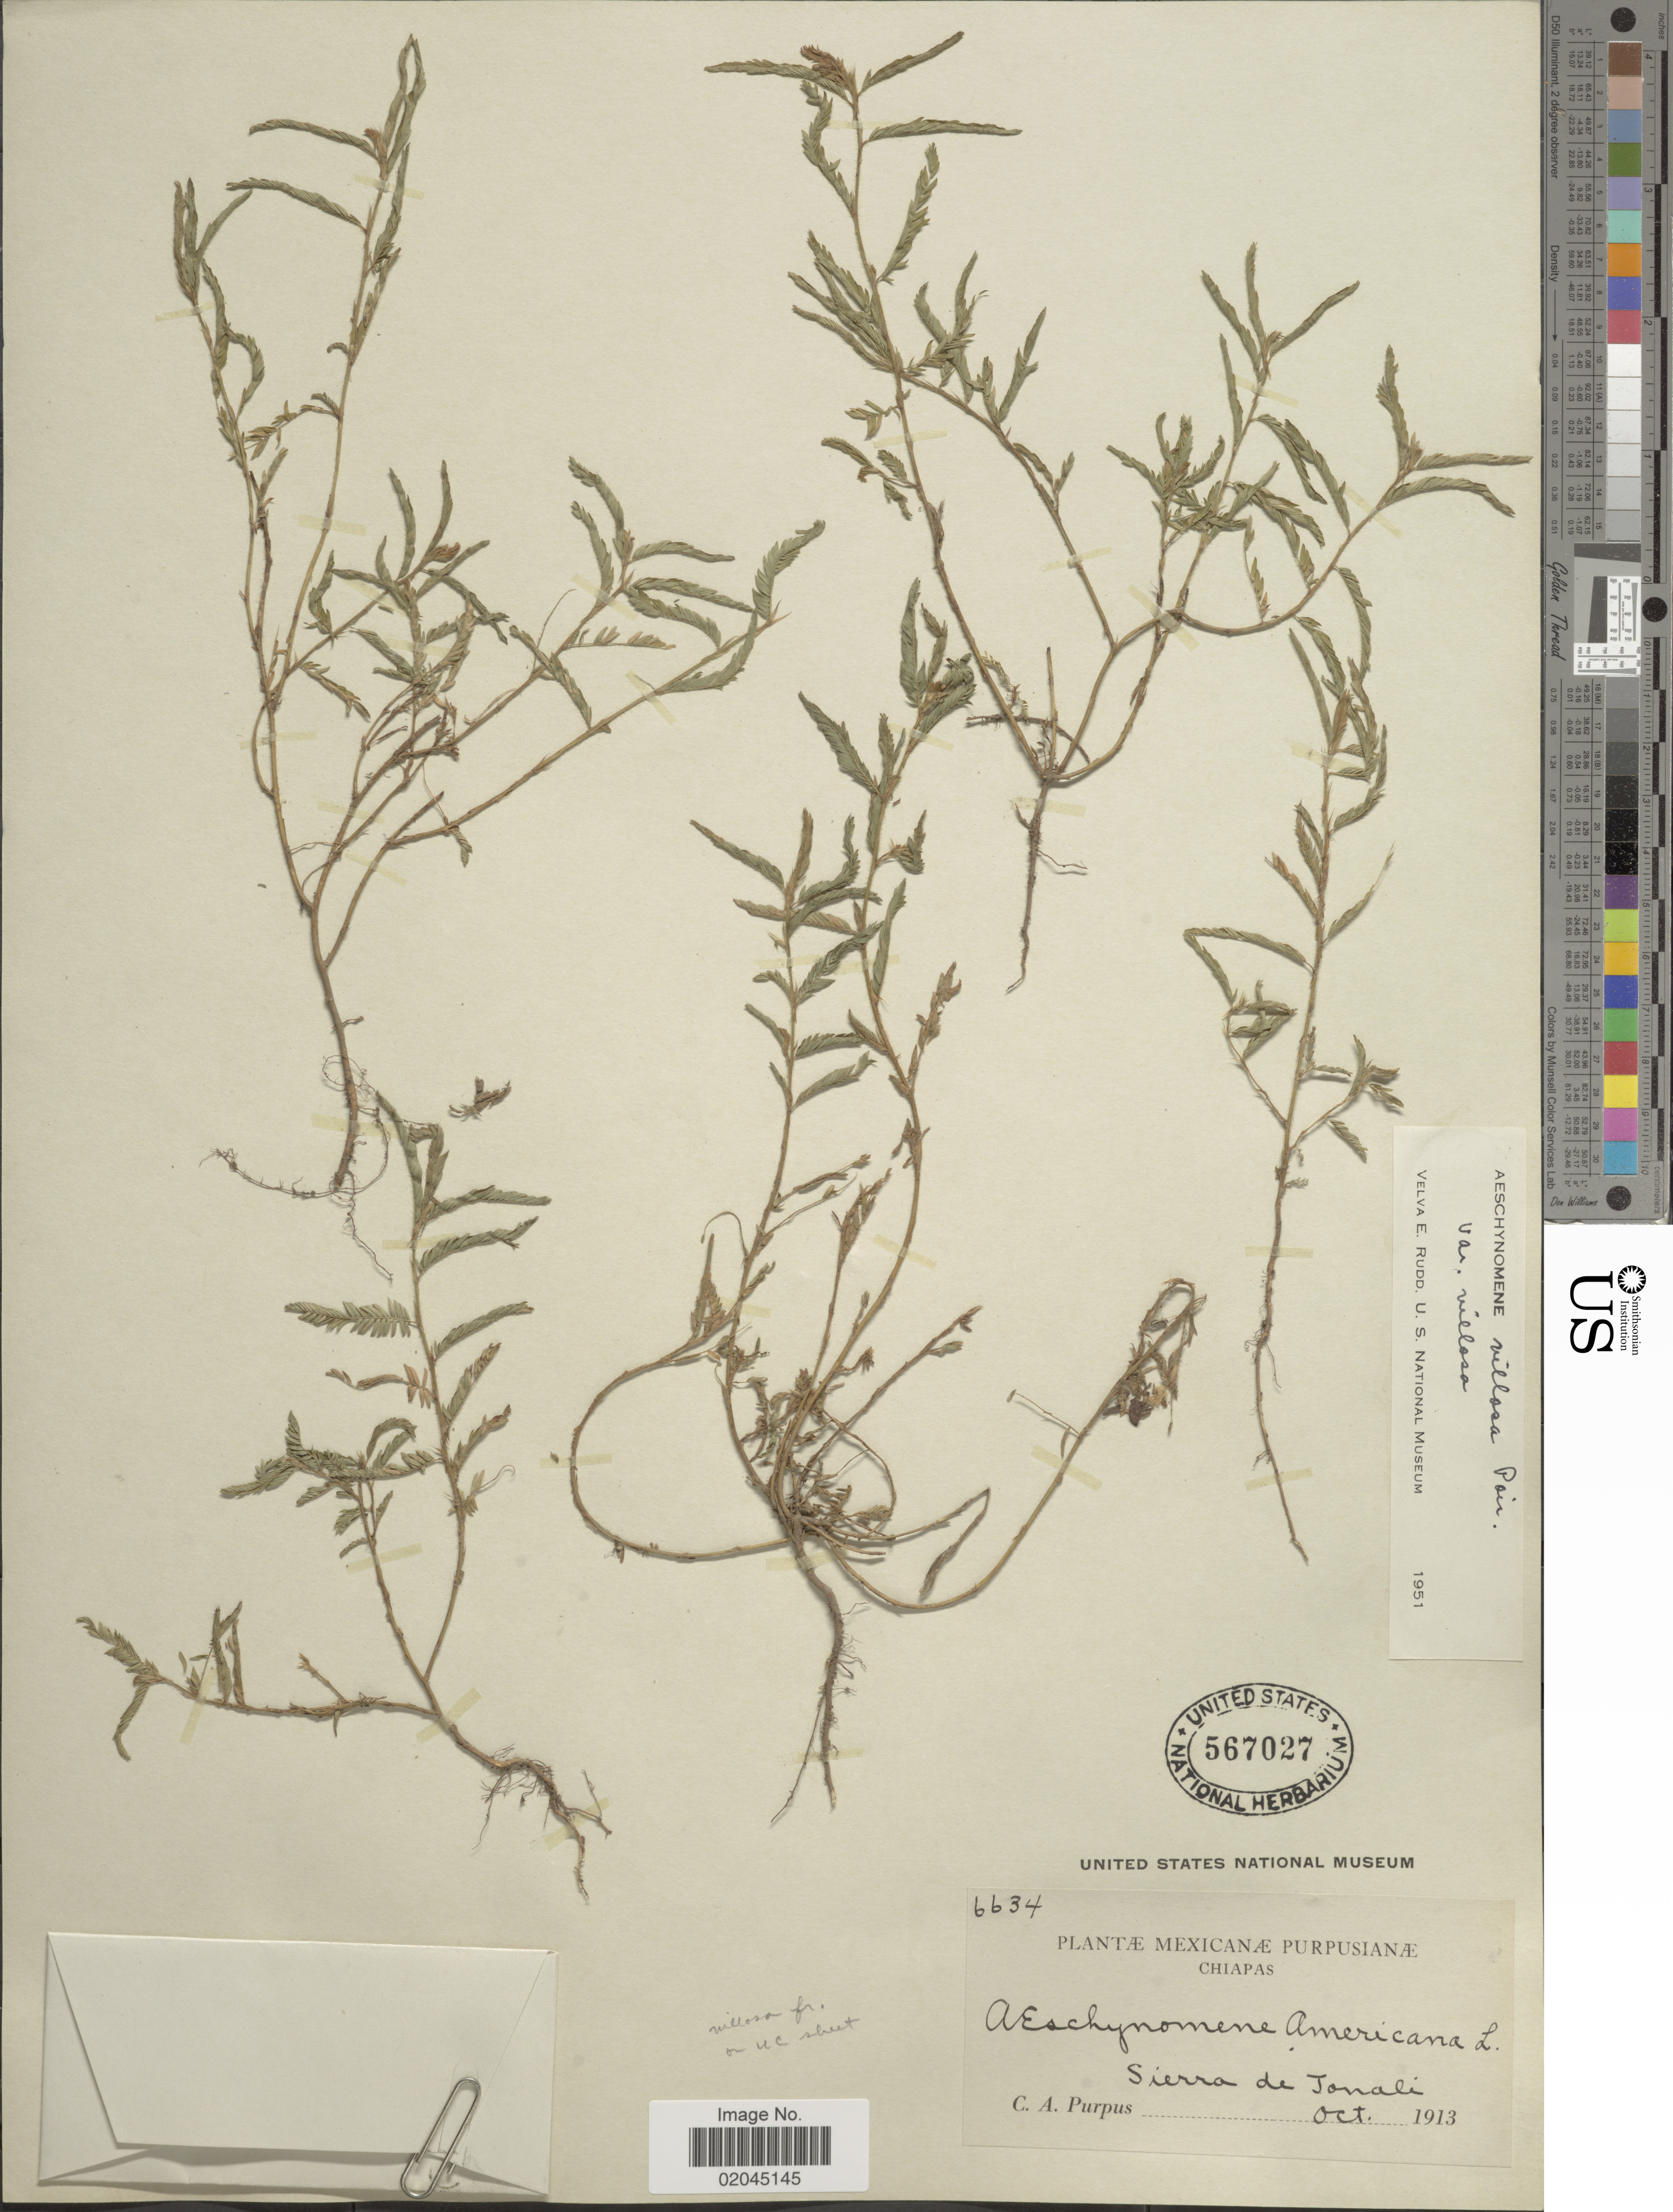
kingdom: Plantae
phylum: Tracheophyta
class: Magnoliopsida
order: Fabales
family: Fabaceae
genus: Aeschynomene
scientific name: Aeschynomene villosa var. villosa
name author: Poir.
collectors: C. A. Purpus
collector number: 6634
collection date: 1913-10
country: Mexico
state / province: Chiapas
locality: Sierra de Jonali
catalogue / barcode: US 567027